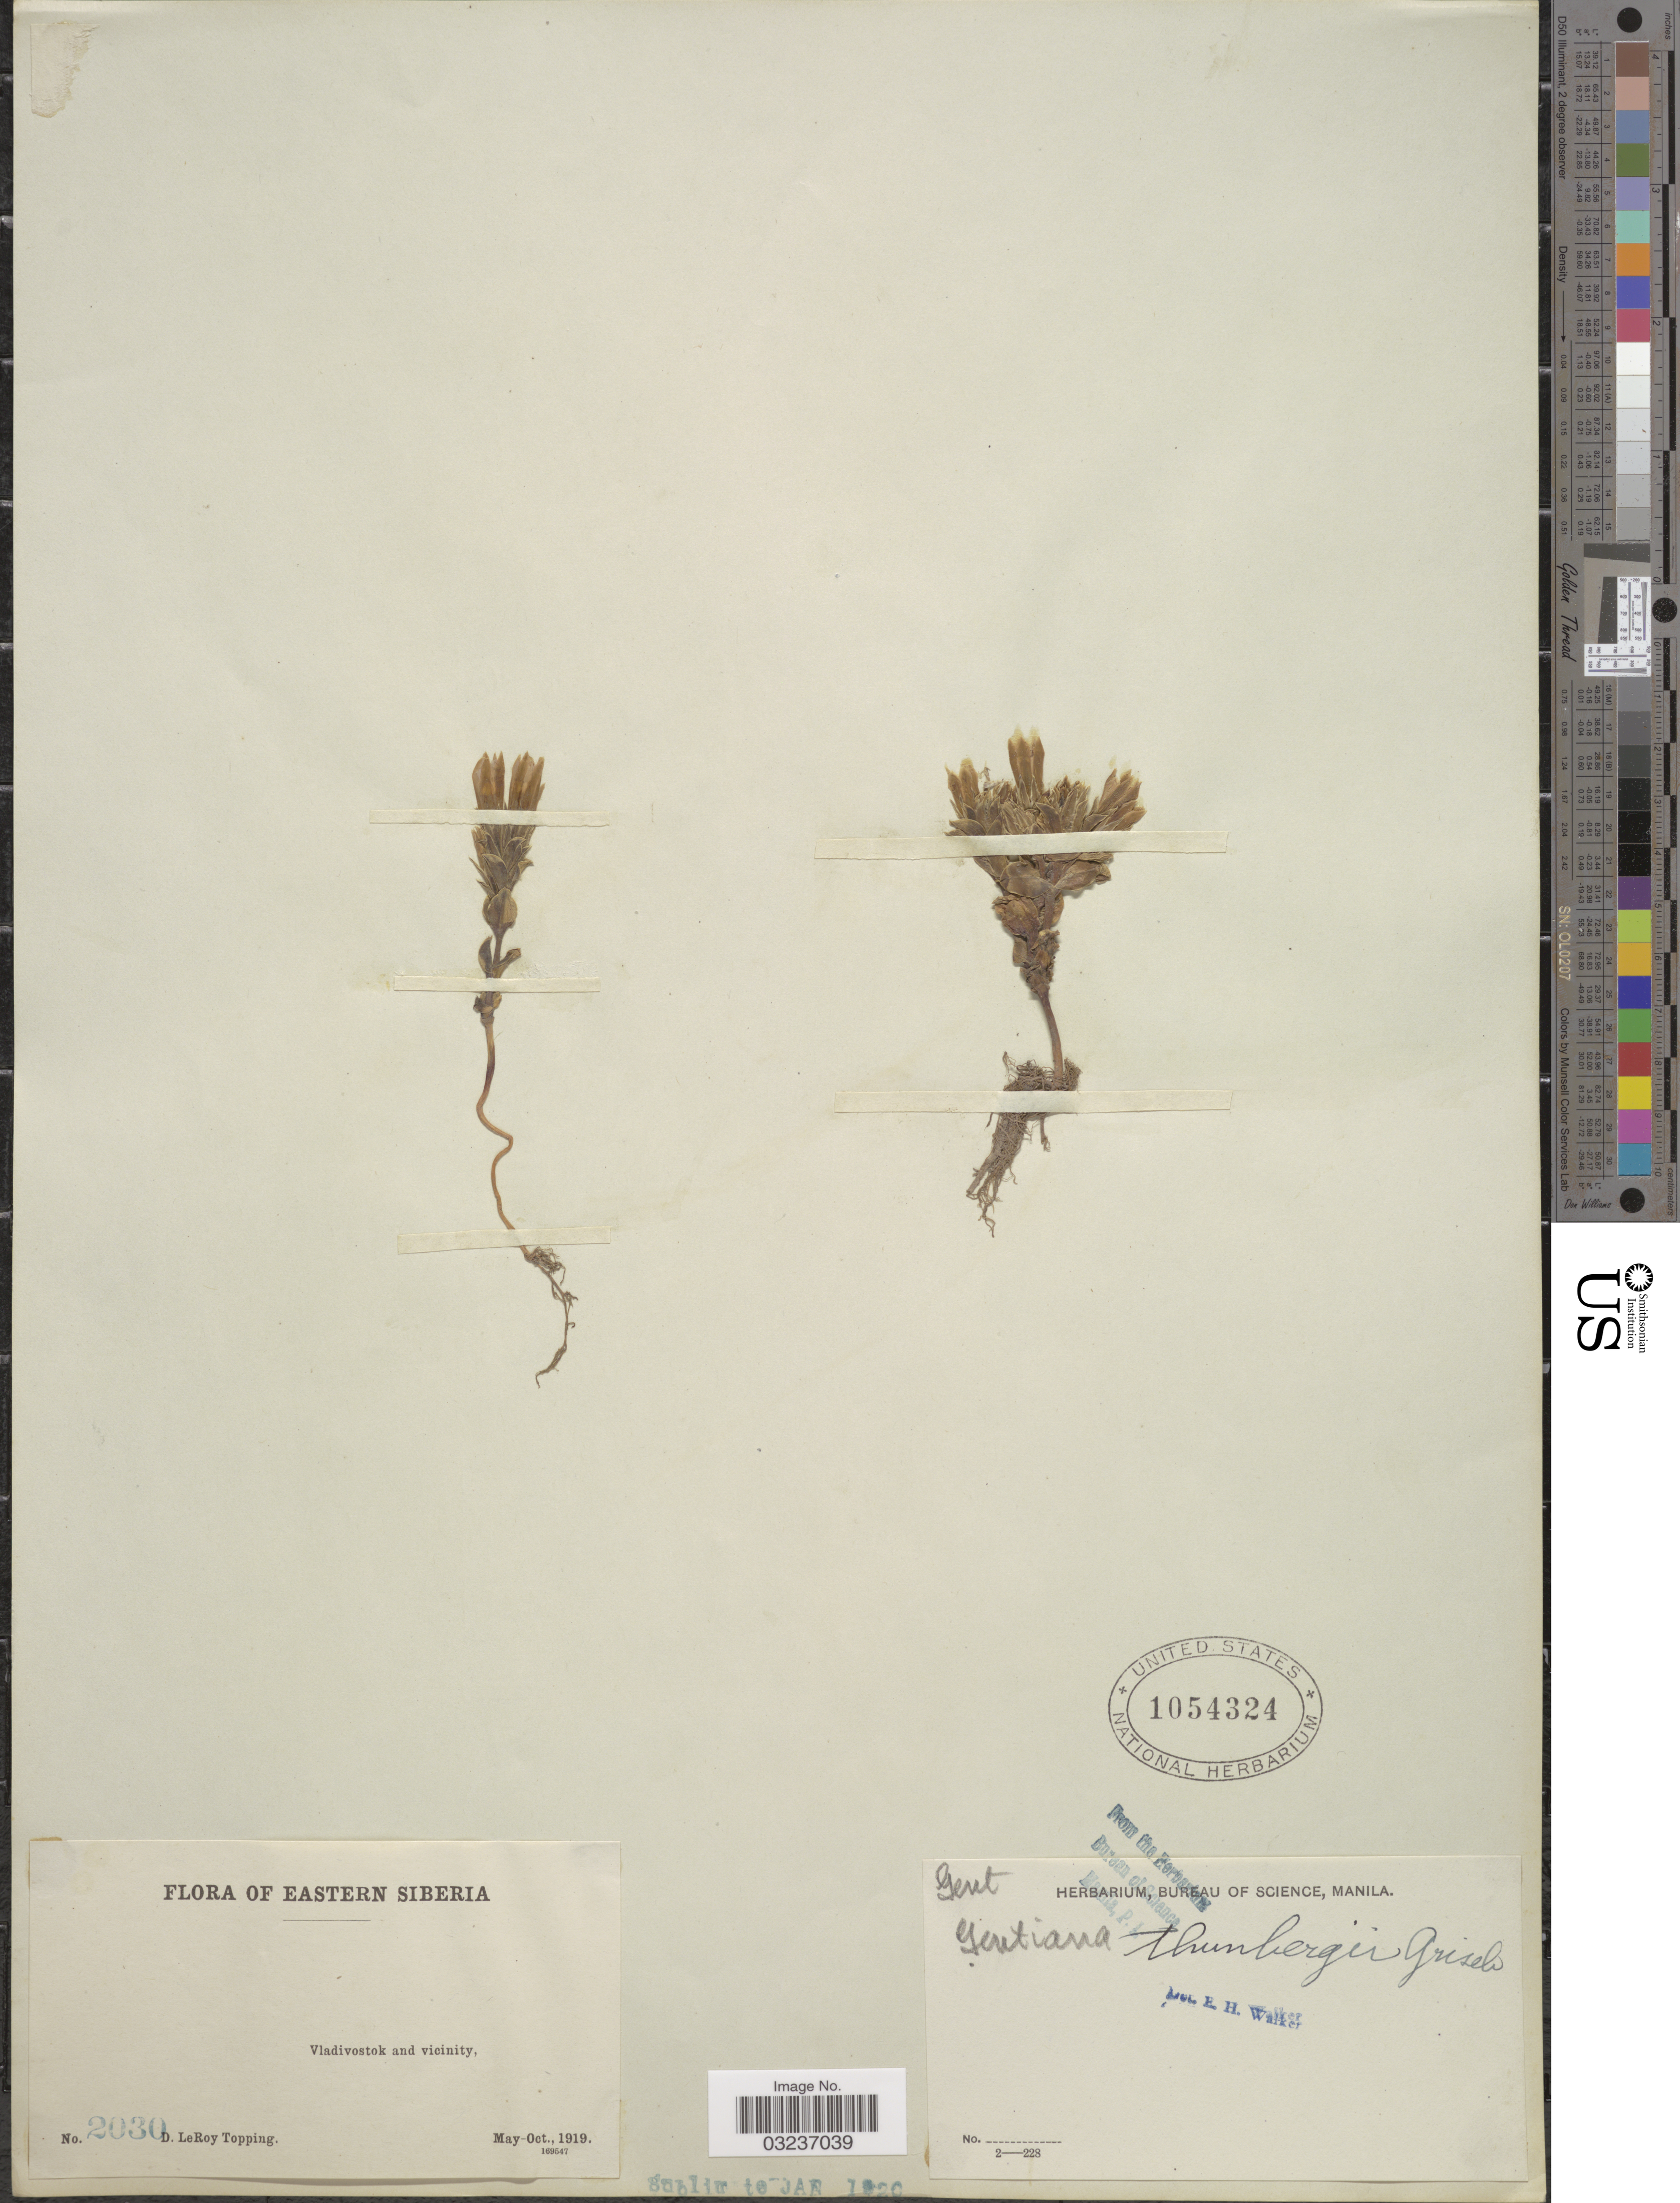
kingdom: Plantae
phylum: Tracheophyta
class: Magnoliopsida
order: Gentianales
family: Gentianaceae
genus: Gentiana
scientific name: Gentiana thunbergii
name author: (G. Don) Griseb.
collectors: D. L. Topping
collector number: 2030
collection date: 1919-05/1919-10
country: Russian Federation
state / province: Primorsky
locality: Eastern Siberia, Vladivostok and vicinity.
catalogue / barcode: US 1054324